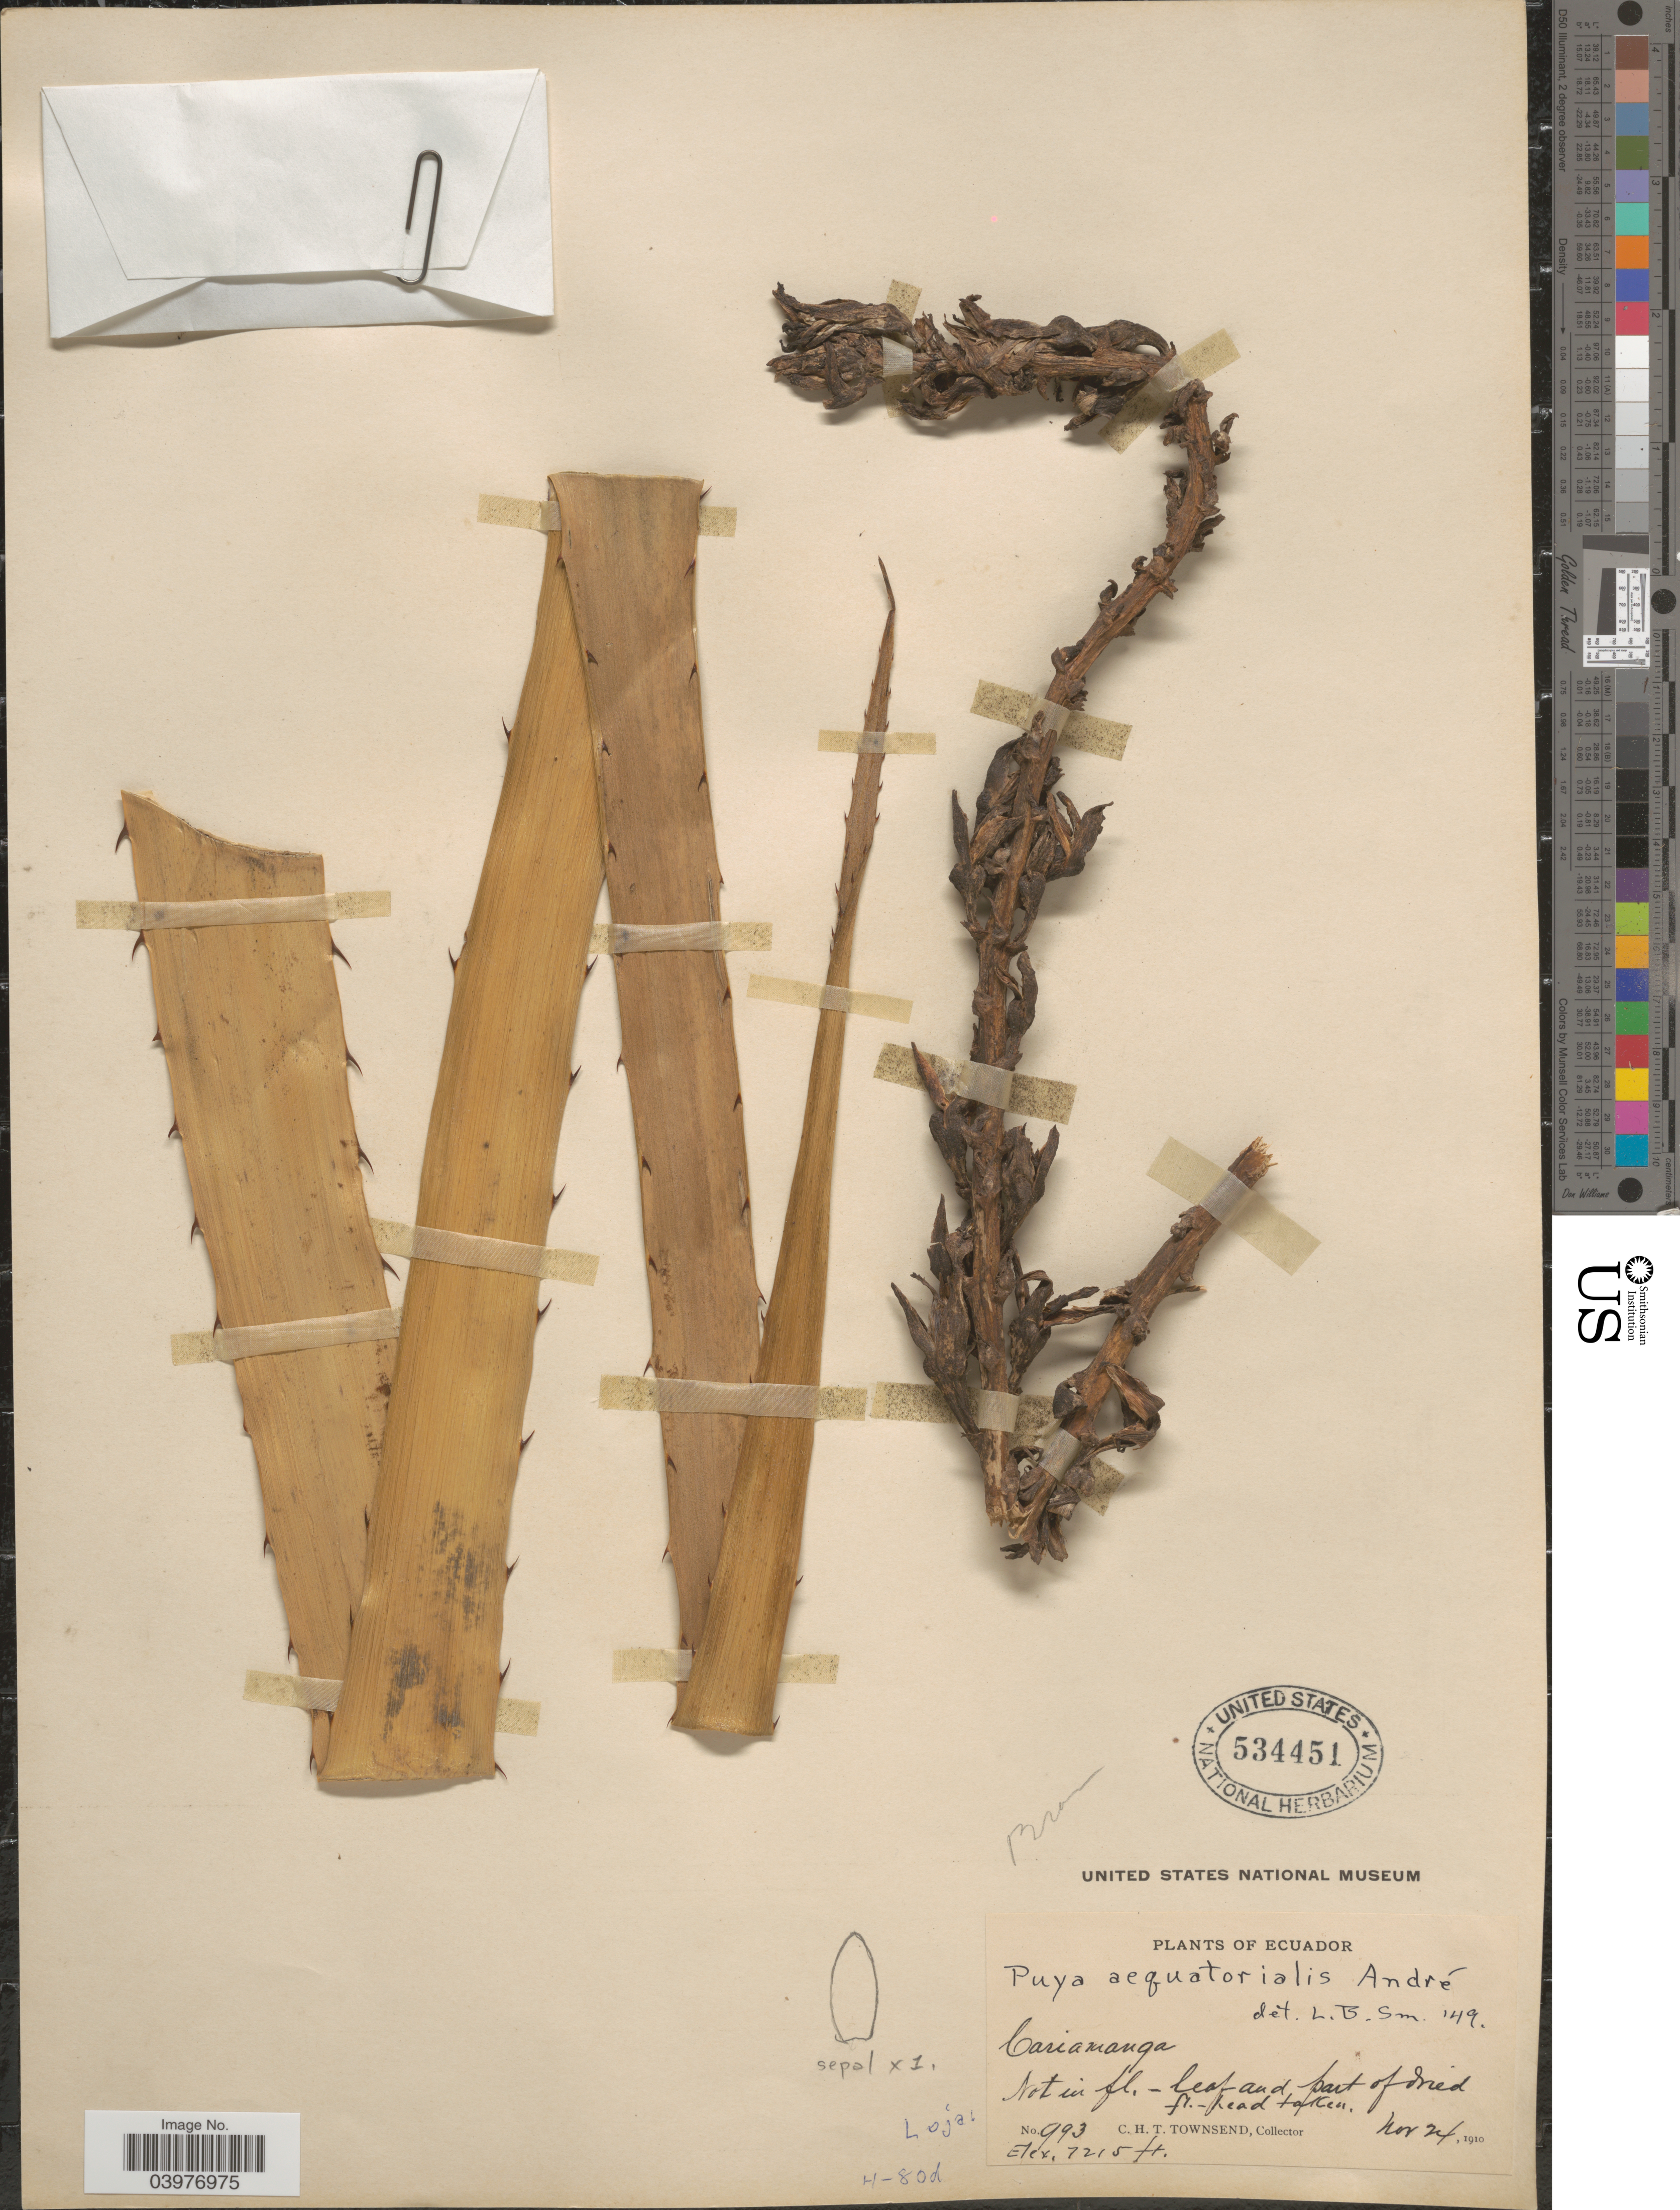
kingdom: Plantae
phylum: Tracheophyta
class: Liliopsida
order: Poales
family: Bromeliaceae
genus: Puya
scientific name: Puya aequatorialis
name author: André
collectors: C. H. T. Townsend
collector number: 993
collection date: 1910-11-24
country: Ecuador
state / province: Loja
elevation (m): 2199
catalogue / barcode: US 534451